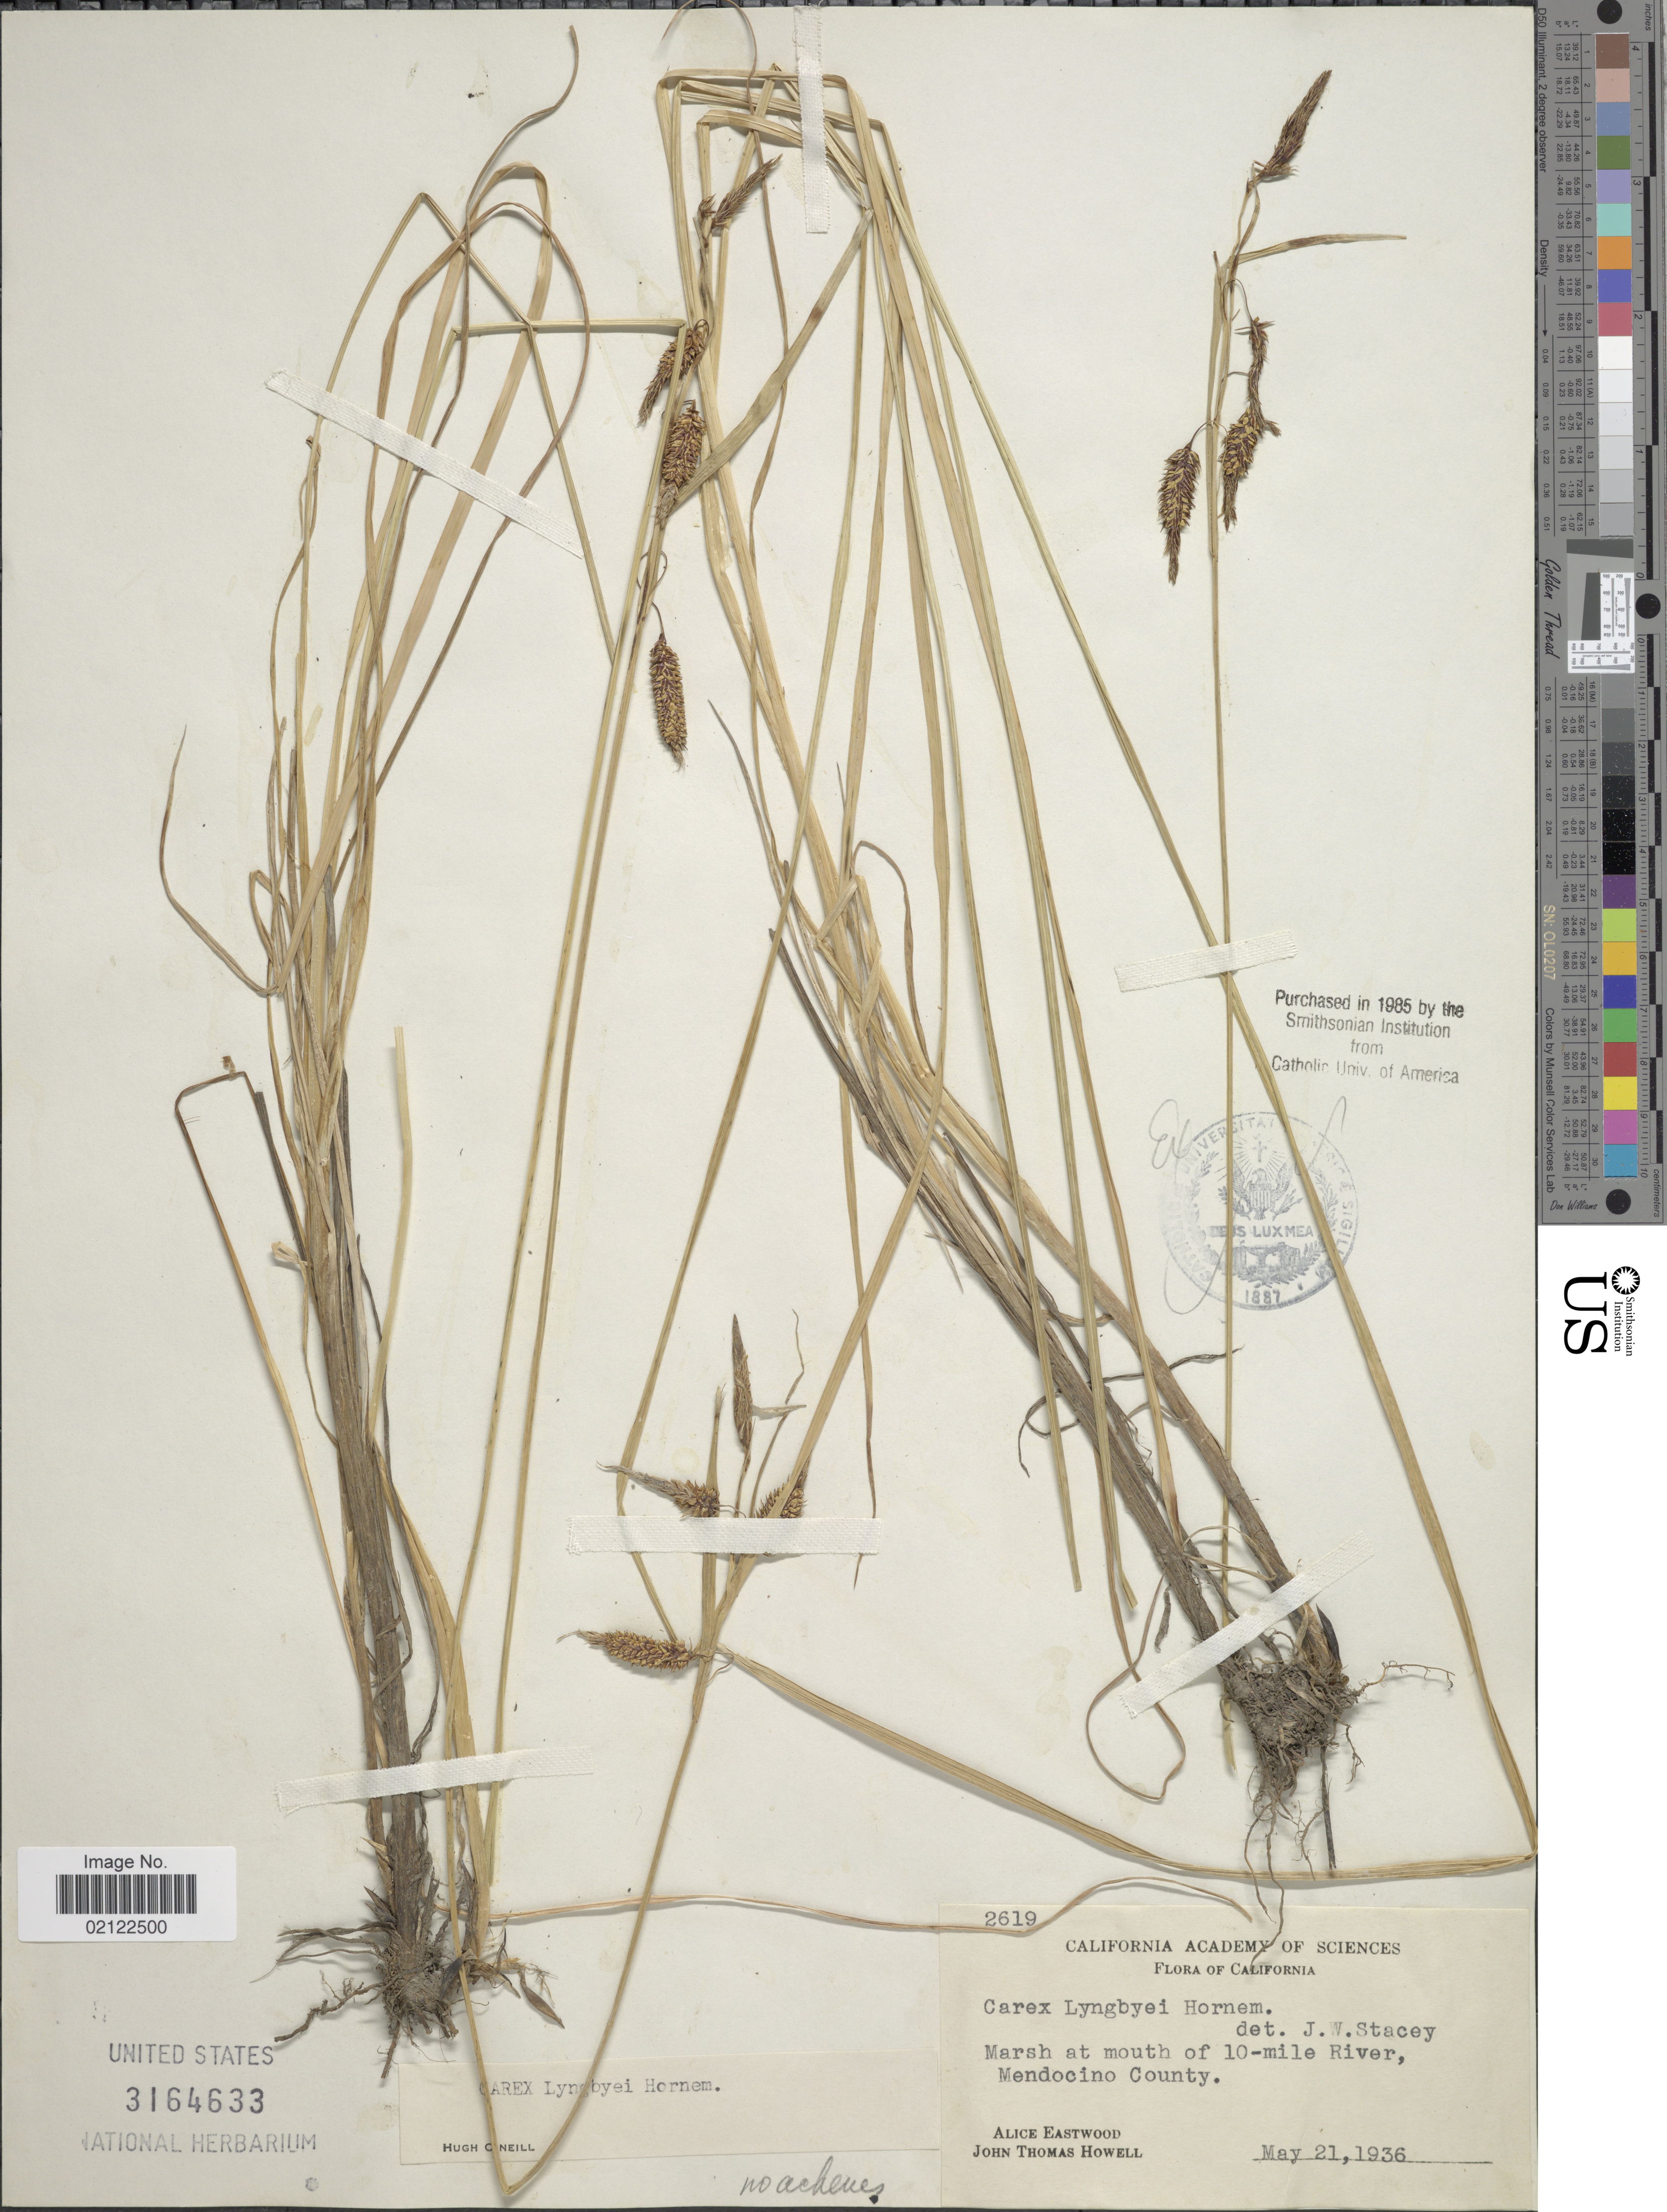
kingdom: Plantae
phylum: Tracheophyta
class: Liliopsida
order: Poales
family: Cyperaceae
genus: Carex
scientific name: Carex lyngbyei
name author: Hornem.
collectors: A. Eastwood & J. T. Howell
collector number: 2619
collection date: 1936-05-21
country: United States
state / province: California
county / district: Mendocino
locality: Marsh at mouth of 10-mile River, Mendocino County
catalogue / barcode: US 3164633